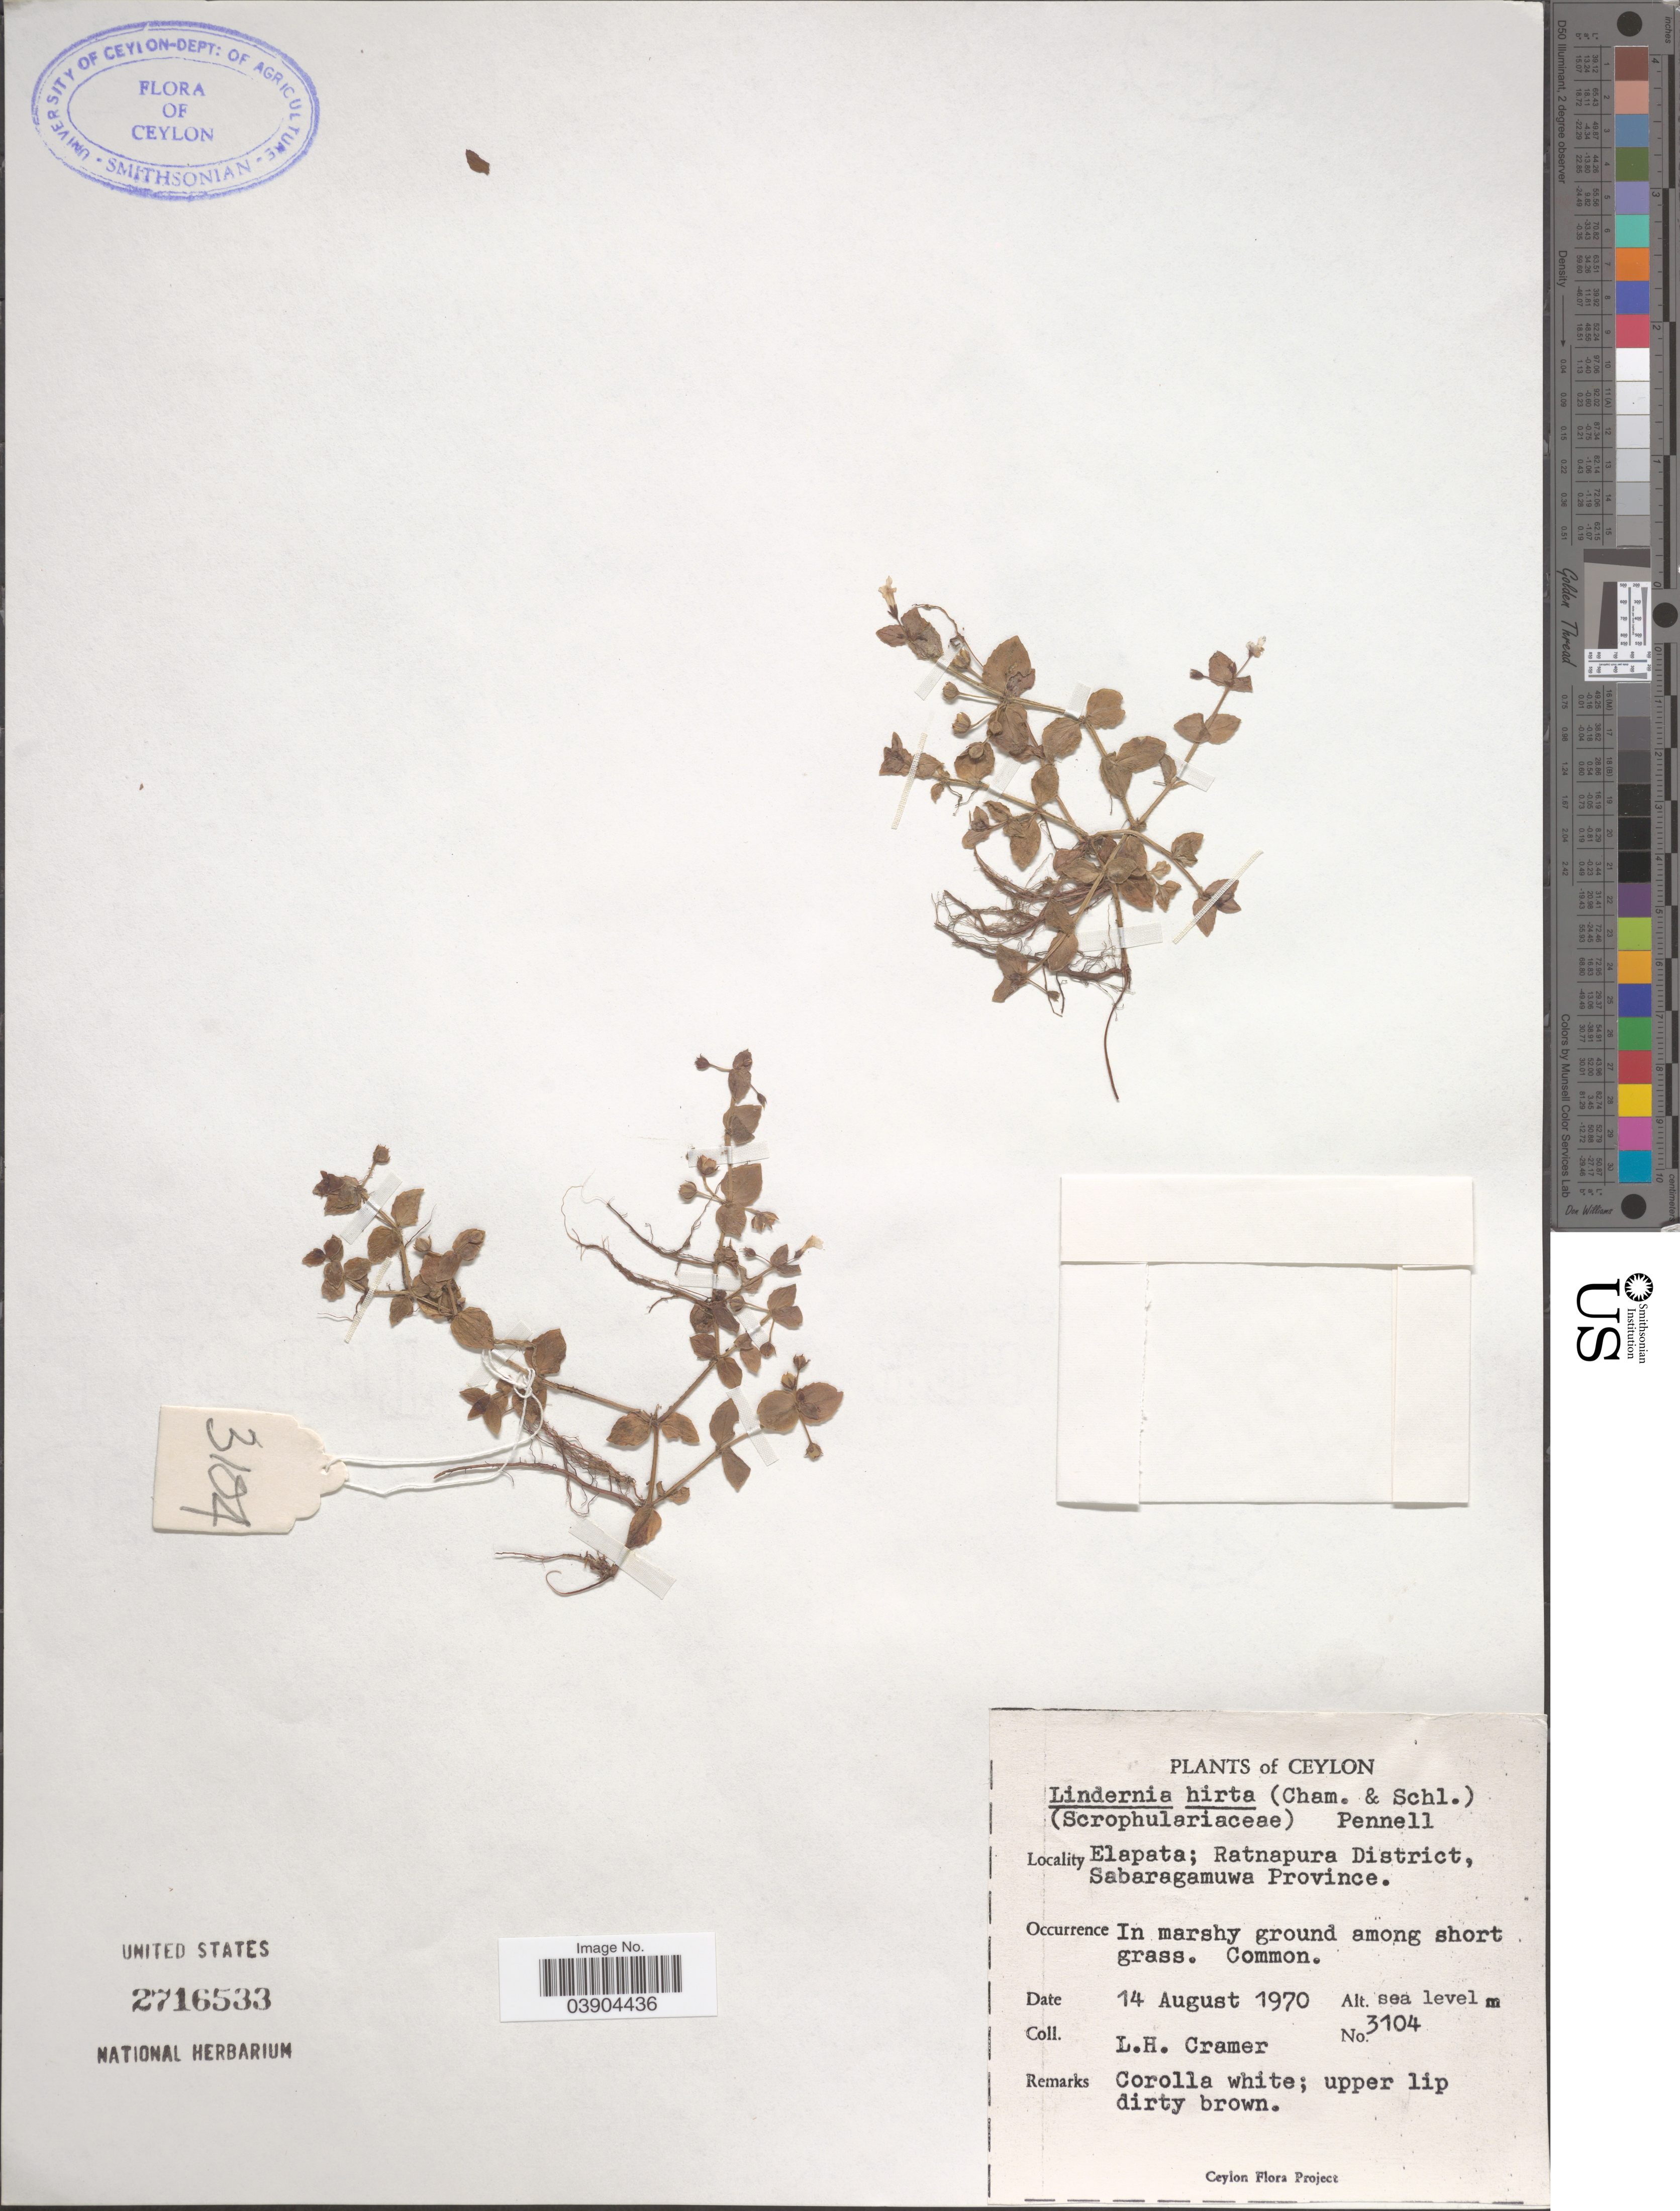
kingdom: Plantae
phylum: Tracheophyta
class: Magnoliopsida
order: Lamiales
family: Linderniaceae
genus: Lindernia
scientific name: Lindernia hirta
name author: (Cham. & Schltdl.) Pennell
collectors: L. H. Cramer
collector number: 3104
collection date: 1970-08-14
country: Sri Lanka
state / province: Sabaragamuwa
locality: Ceylon. Elapata; Ratnapura District.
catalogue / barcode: US 2716533